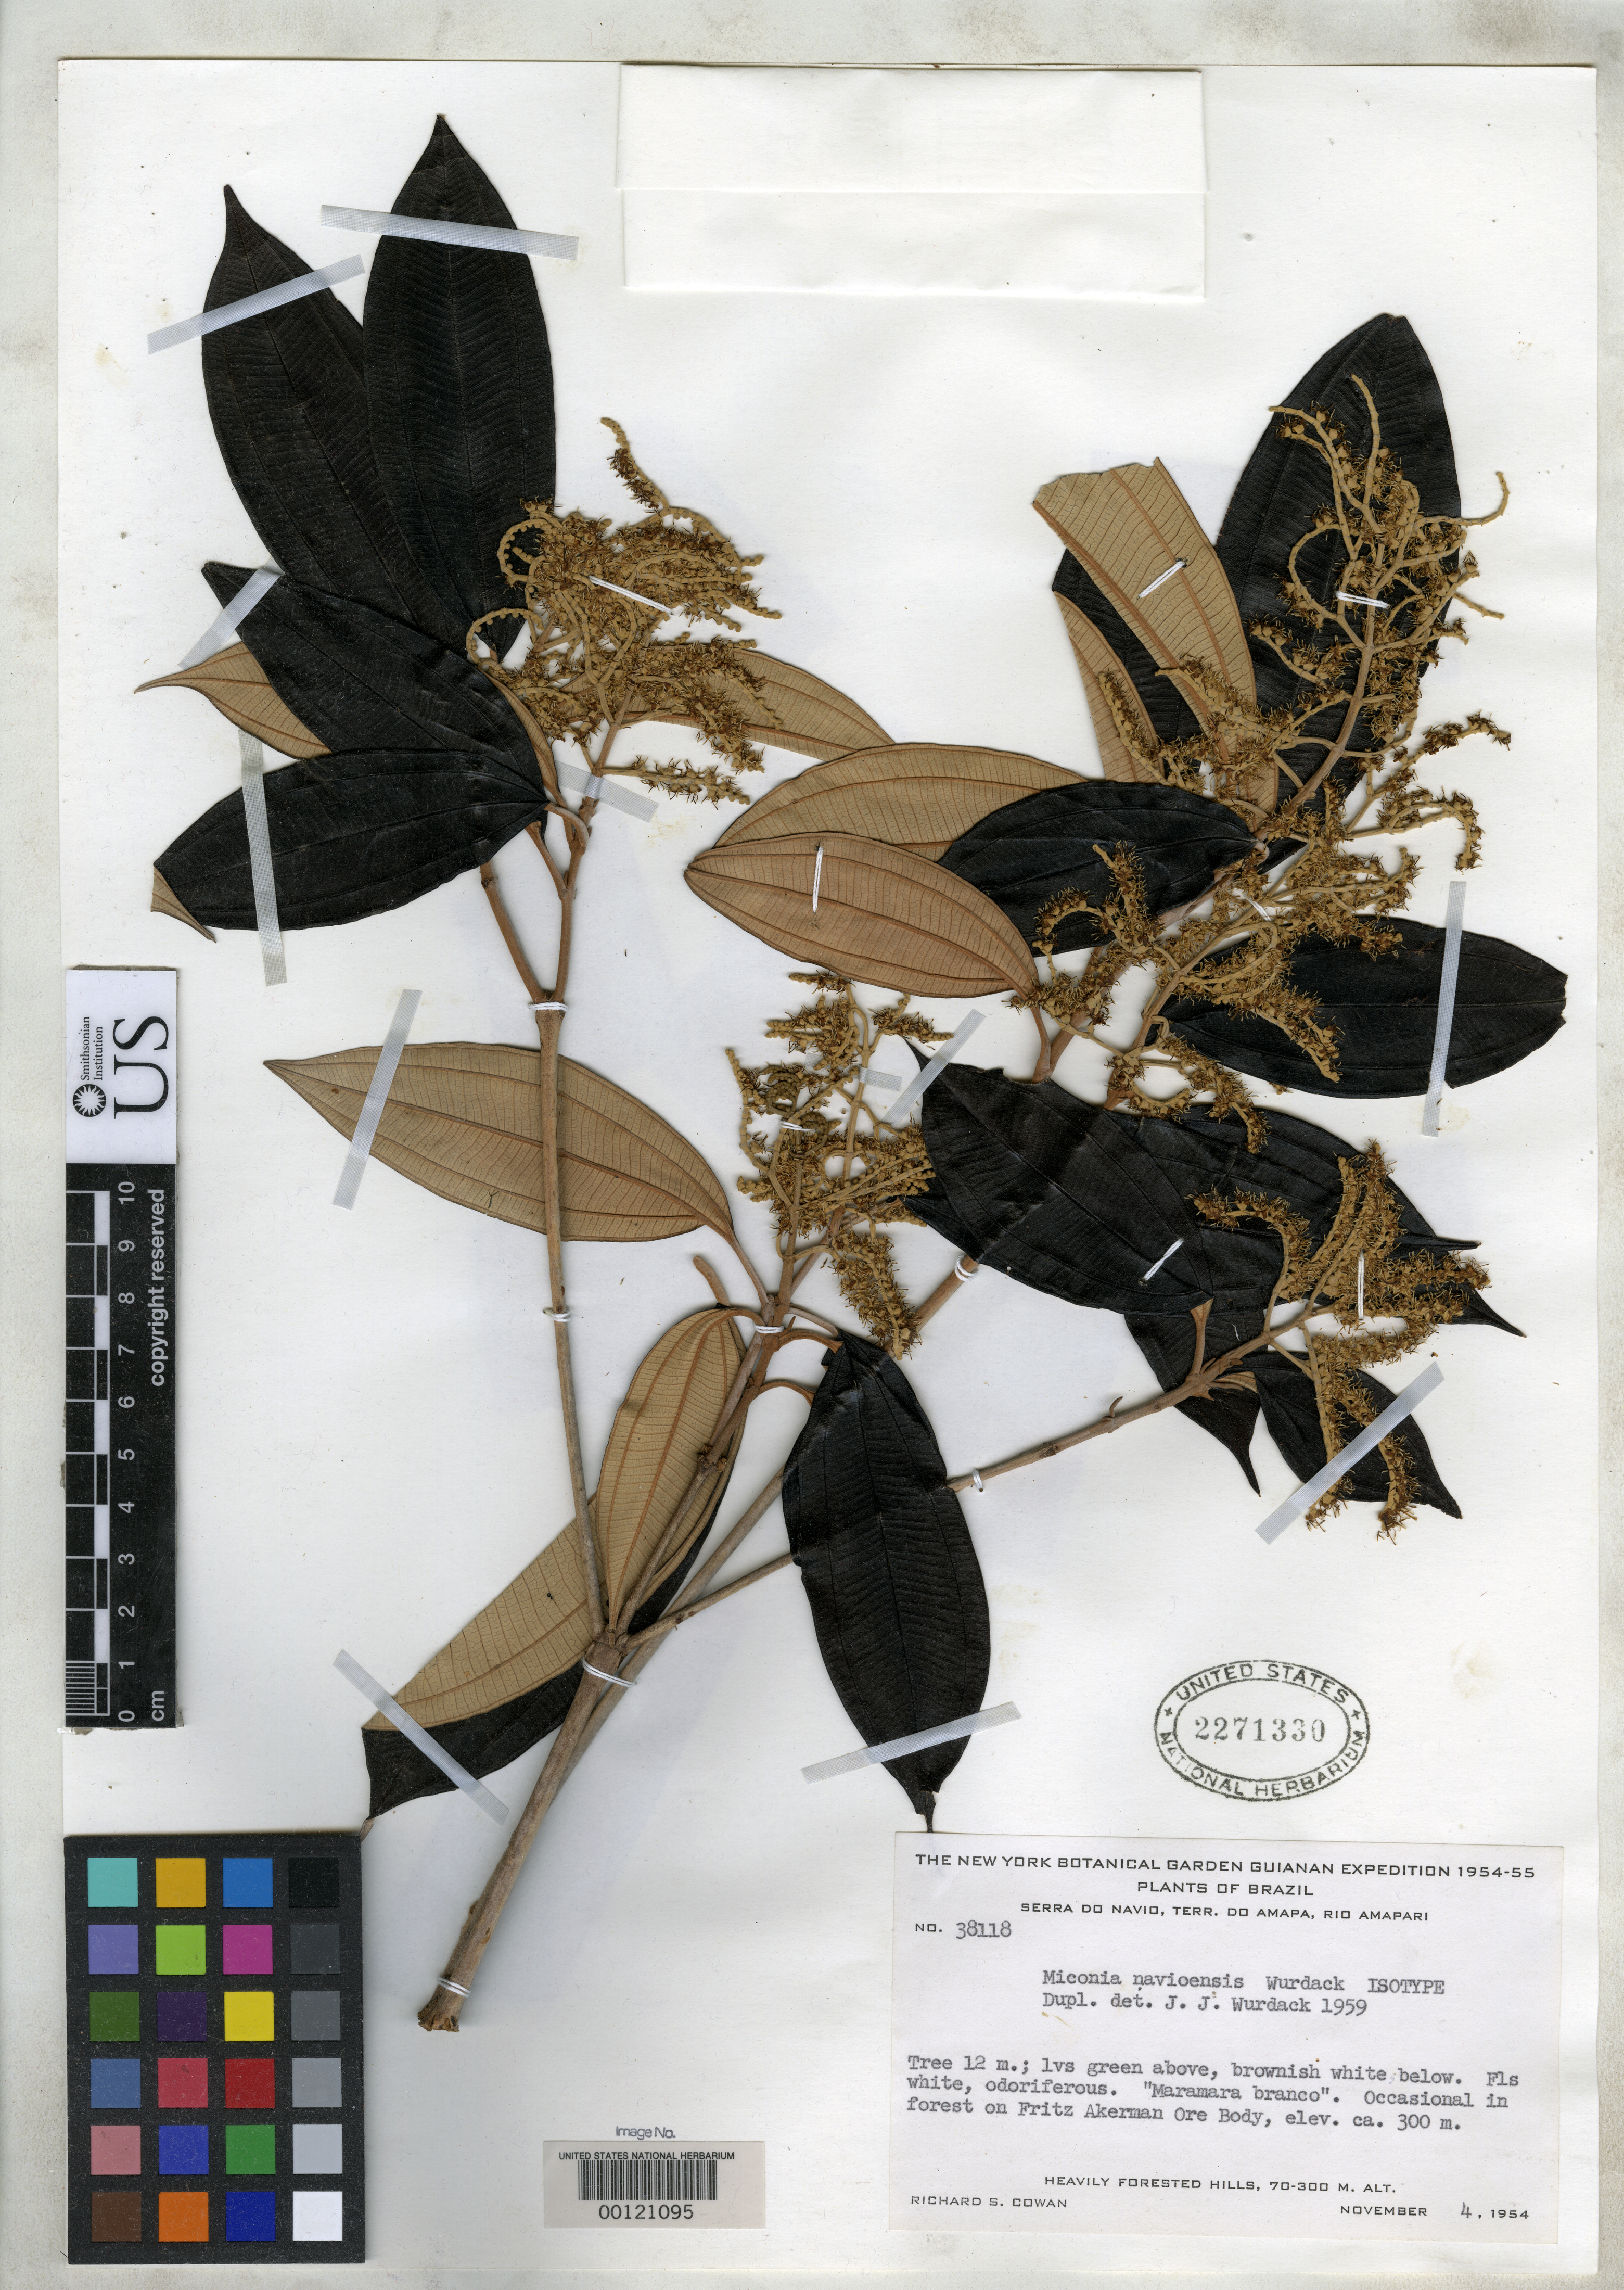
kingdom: Plantae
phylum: Tracheophyta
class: Magnoliopsida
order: Myrtales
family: Melastomataceae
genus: Miconia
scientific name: Miconia navioensis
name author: Wurdack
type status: Isotype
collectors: R. S. Cowan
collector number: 38118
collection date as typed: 04 Nov 1954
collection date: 1954-11-04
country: Brazil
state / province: Amapá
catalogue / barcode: US 2271330